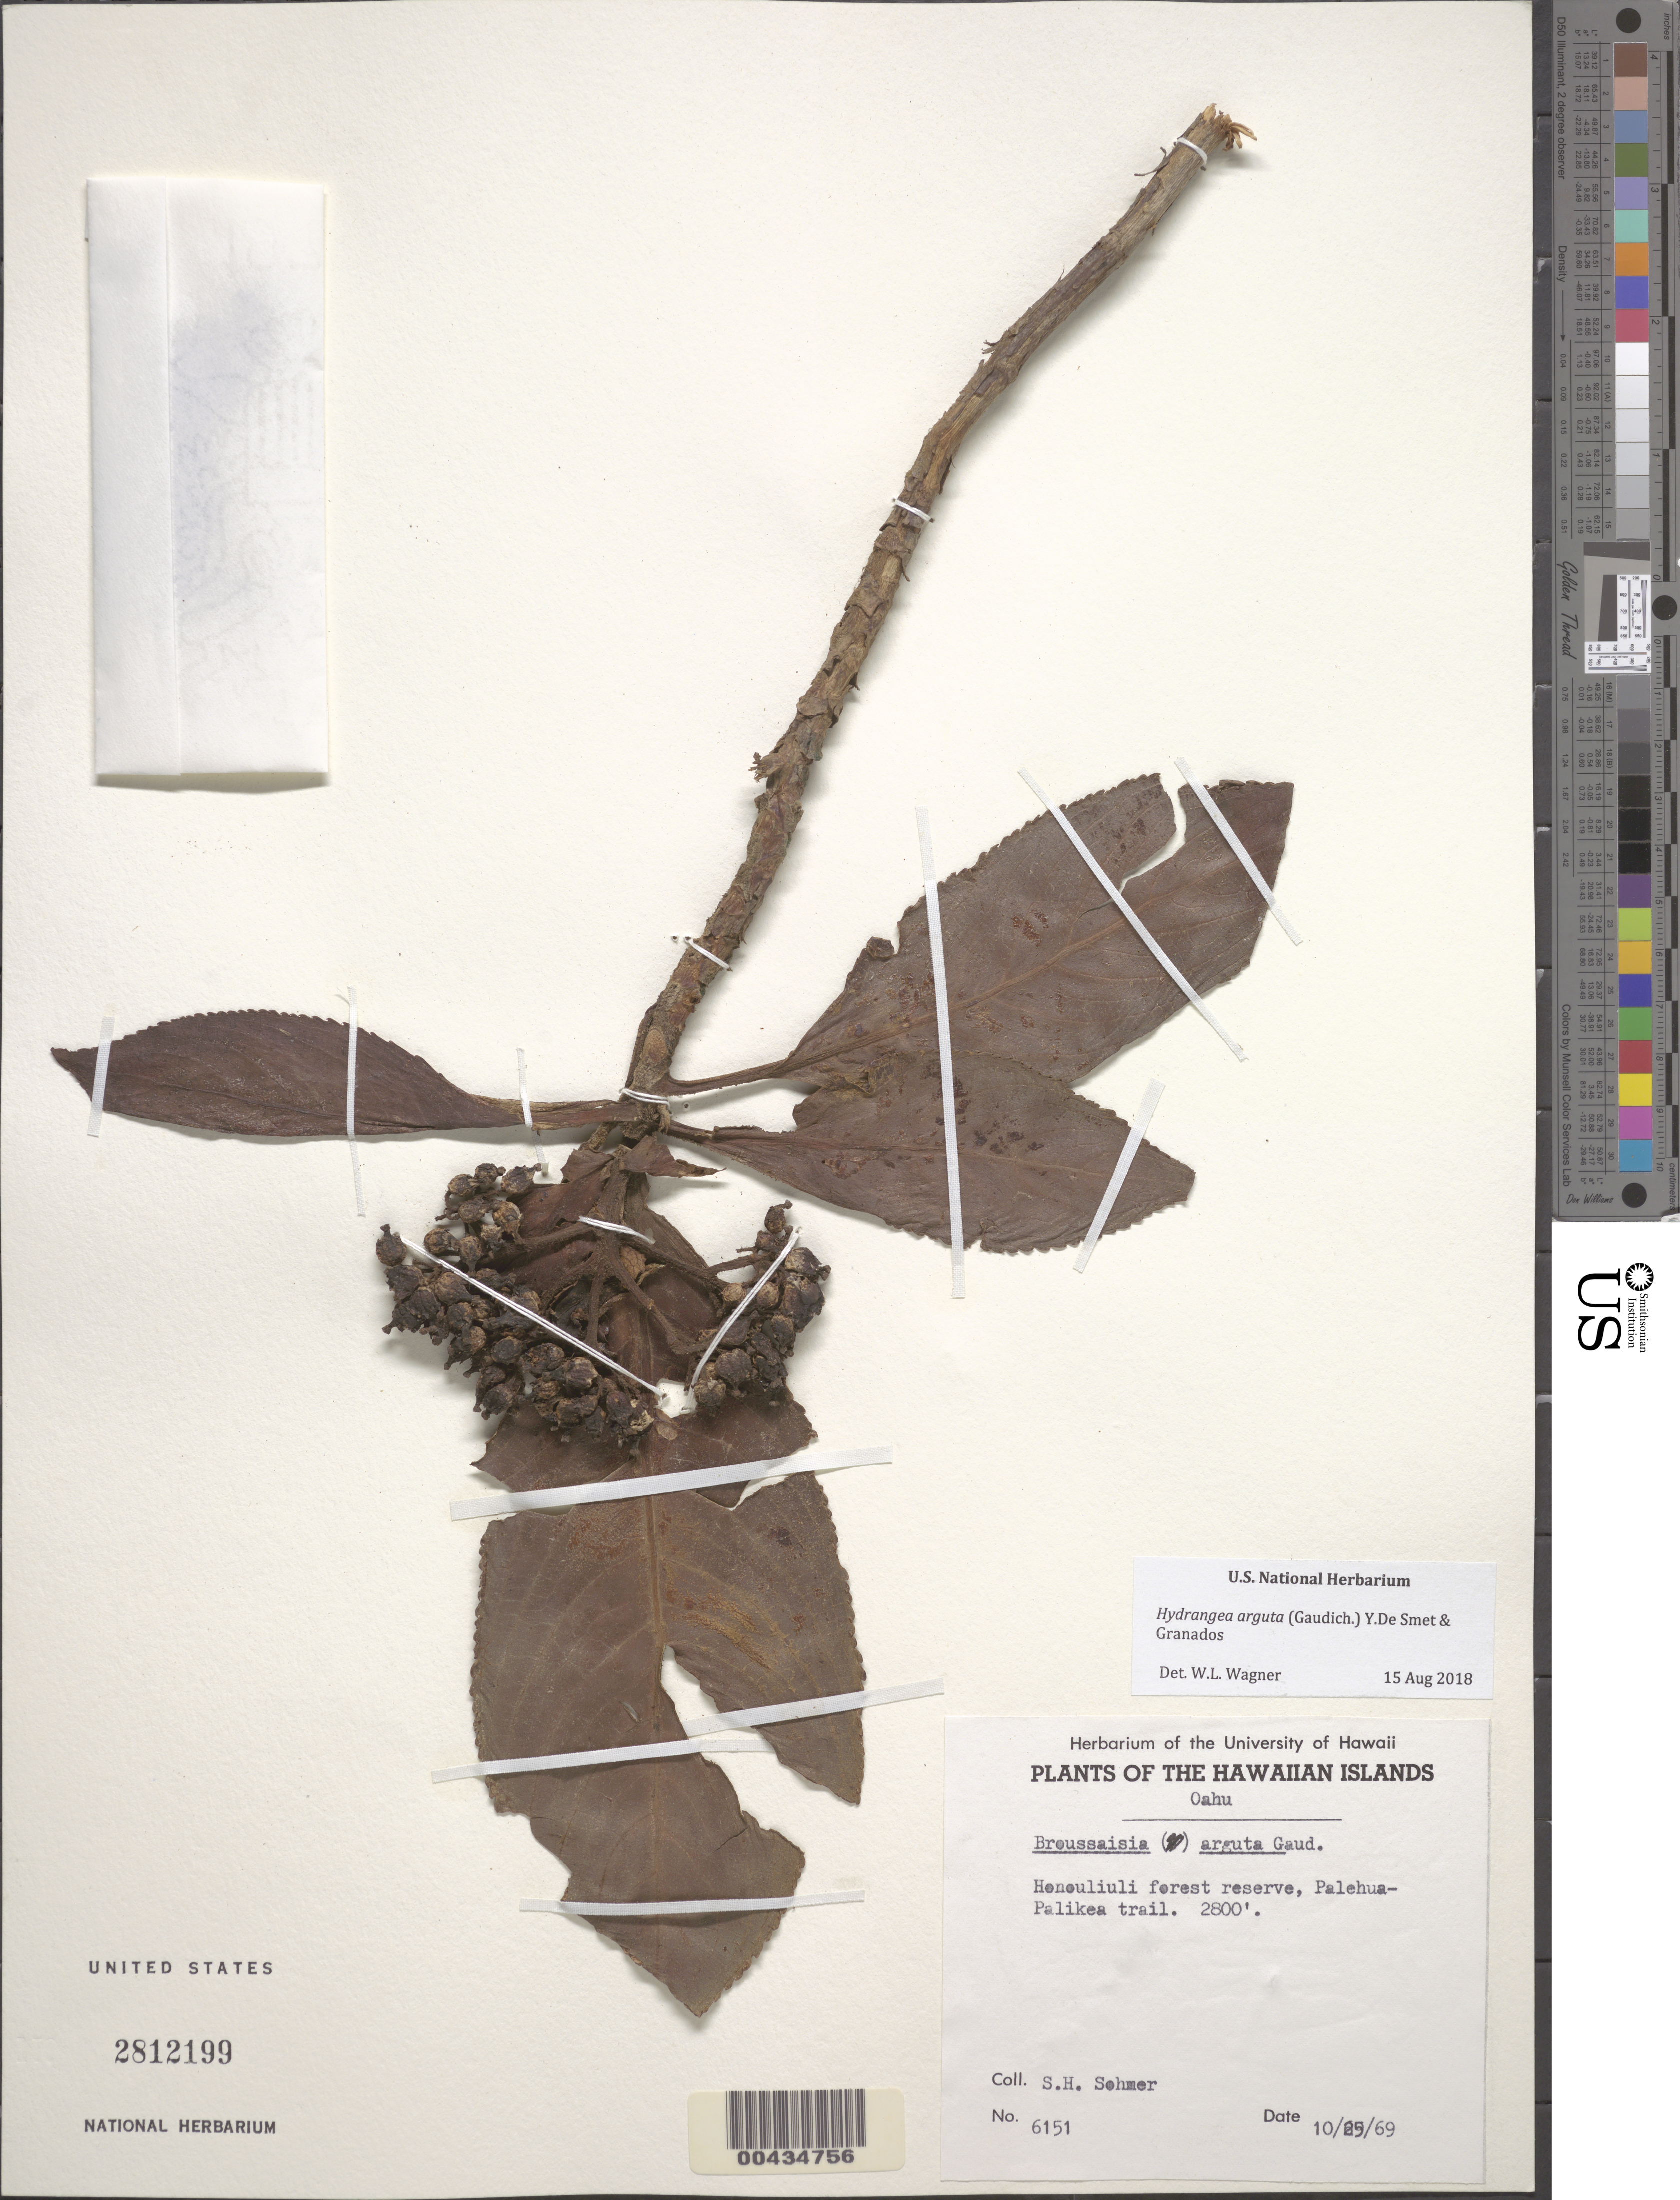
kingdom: Plantae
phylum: Tracheophyta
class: Magnoliopsida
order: Cornales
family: Hydrangeaceae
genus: Hydrangea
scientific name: Hydrangea arguta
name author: (Gaudich.) Y. De Smet & C. Granados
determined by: Wagner, W. L., (BOT), Smithsonian Institution - National Museum of Natural History (UNITED STATES)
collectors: S. H. Sohmer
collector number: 6151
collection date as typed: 25 Oct 1969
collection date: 1969-10-25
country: United States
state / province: Hawaii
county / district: Honolulu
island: Oahu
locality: Honouliuli forest reserve, Palehua-Palikea trail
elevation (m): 853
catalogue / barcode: US 2812199